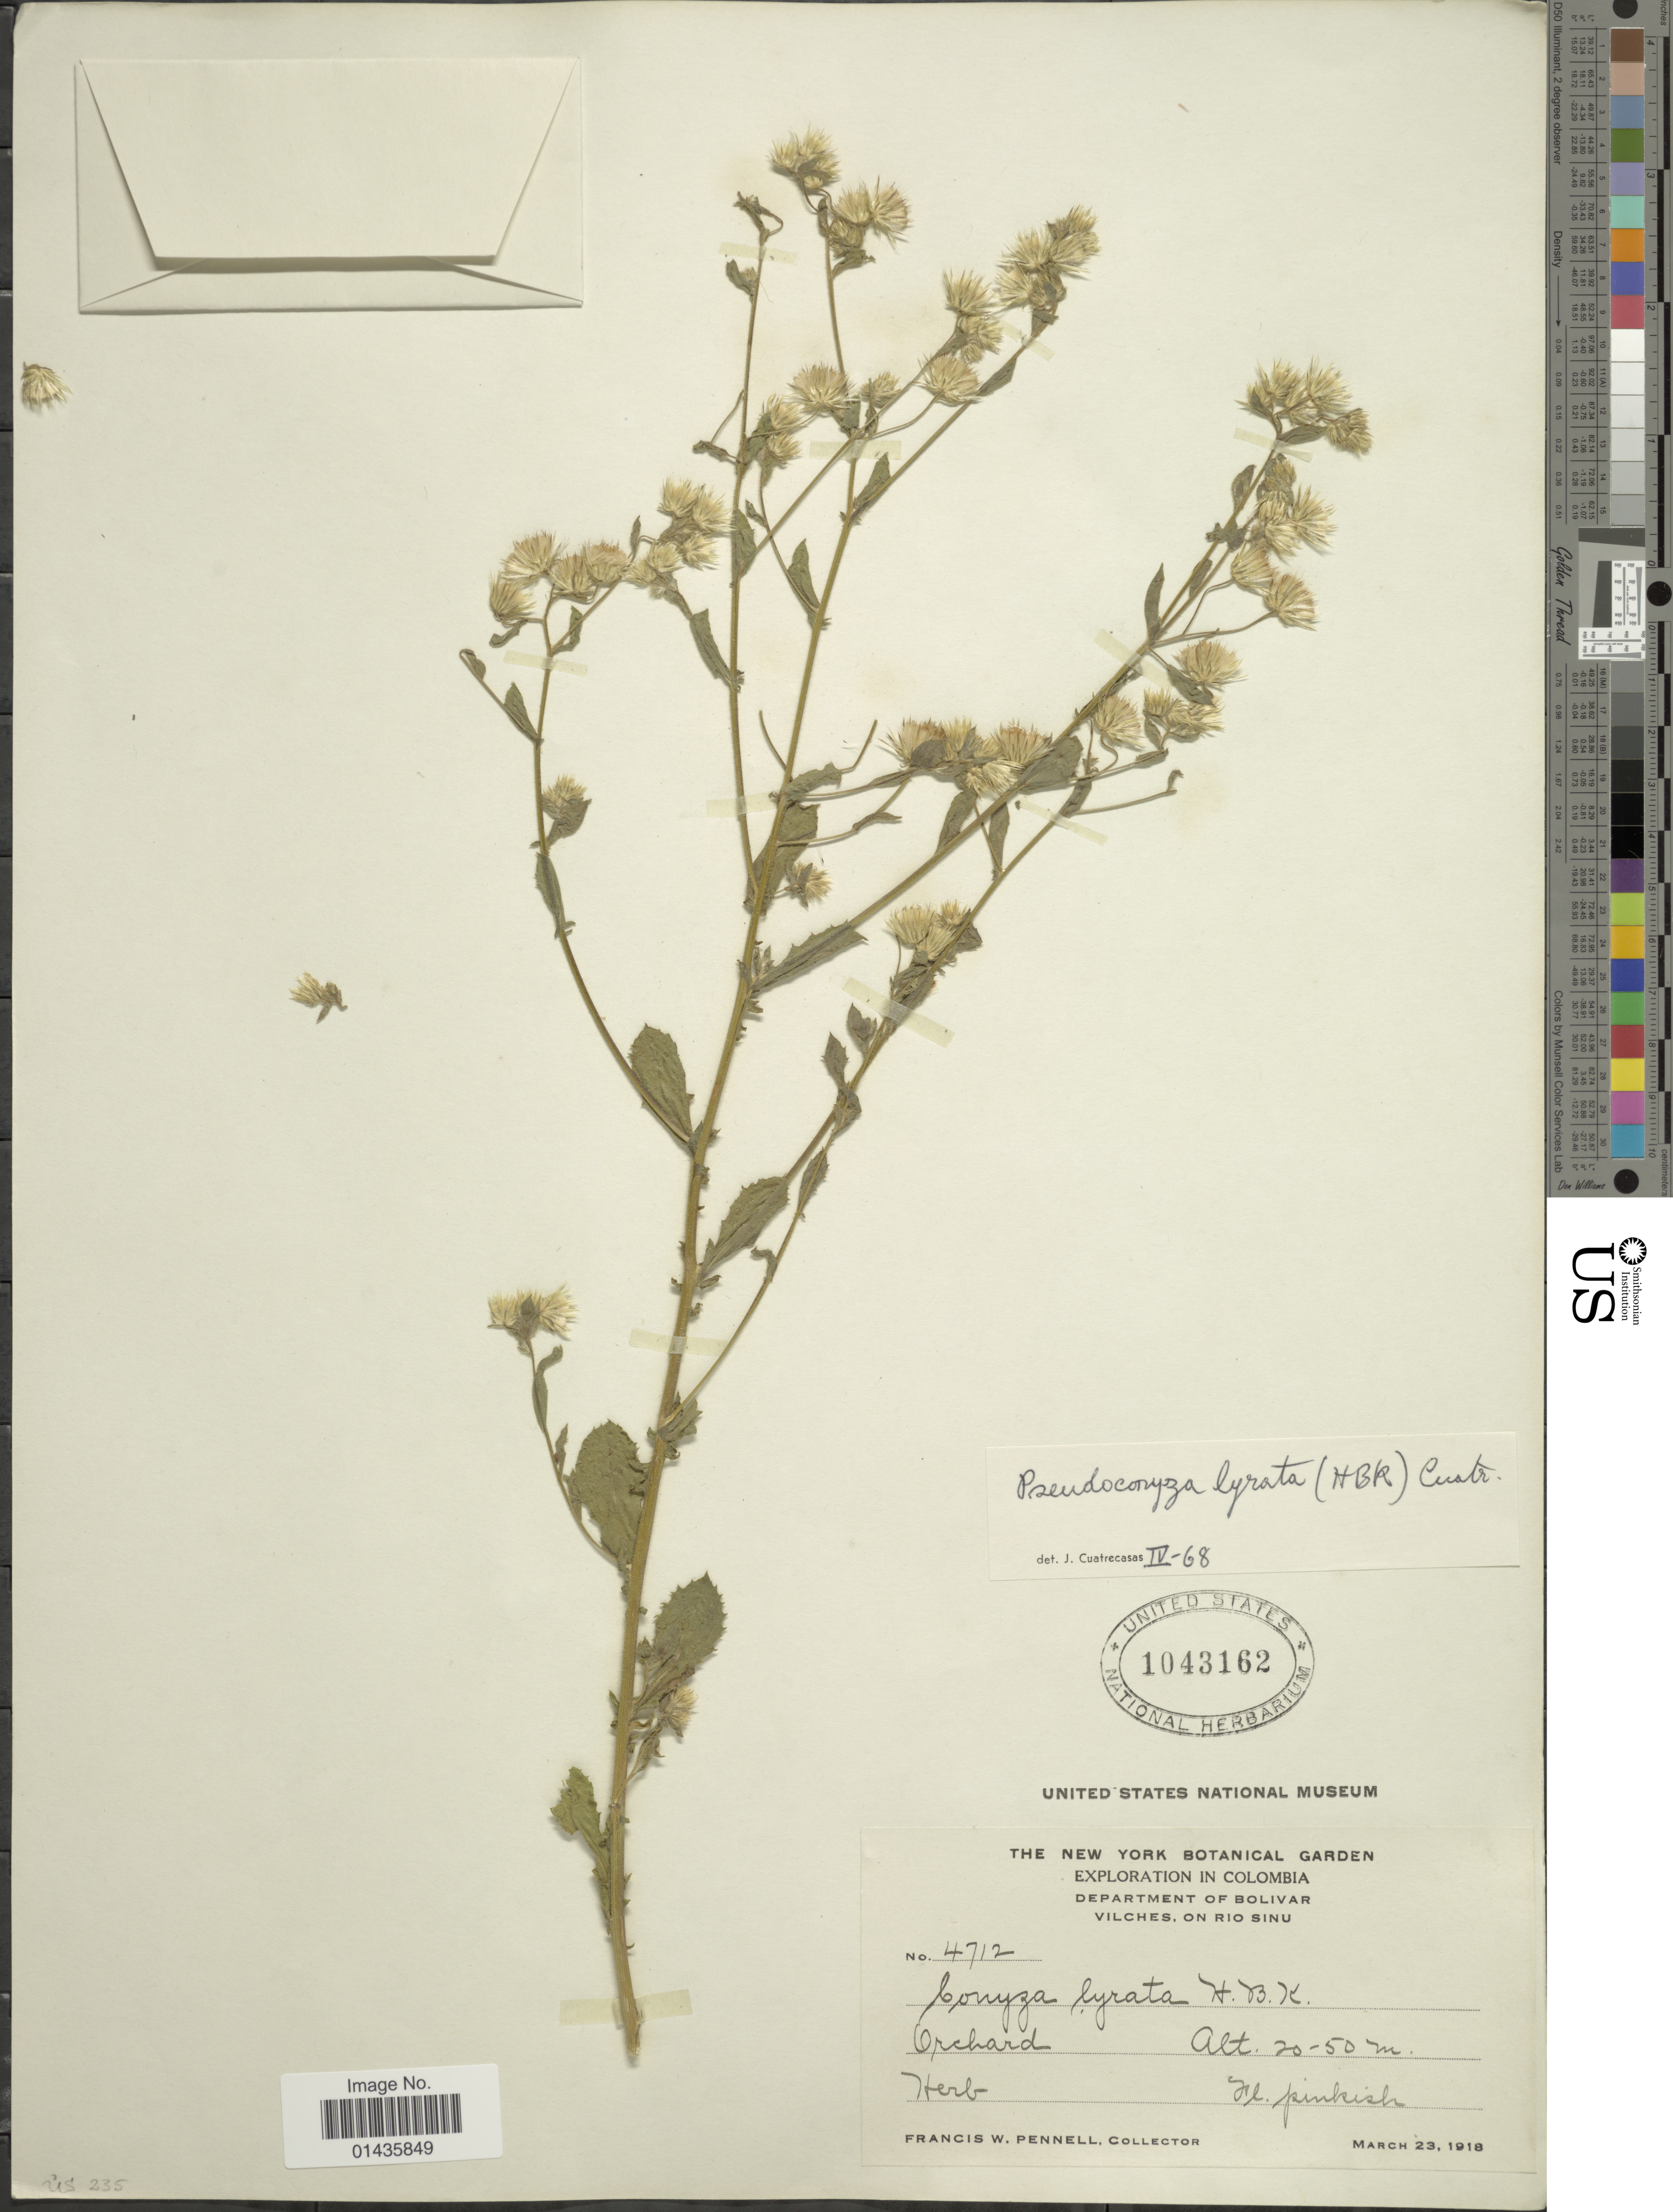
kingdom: Plantae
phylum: Tracheophyta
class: Magnoliopsida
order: Asterales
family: Asteraceae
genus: Pseudoconyza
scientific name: Pseudoconyza lyrata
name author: (Kunth) Cuatrec.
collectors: F. W. Pennell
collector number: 4712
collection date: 1918-03-23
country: Colombia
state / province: Bolívar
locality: Vilches, on Rio Sinu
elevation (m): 20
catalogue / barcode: US 1043162